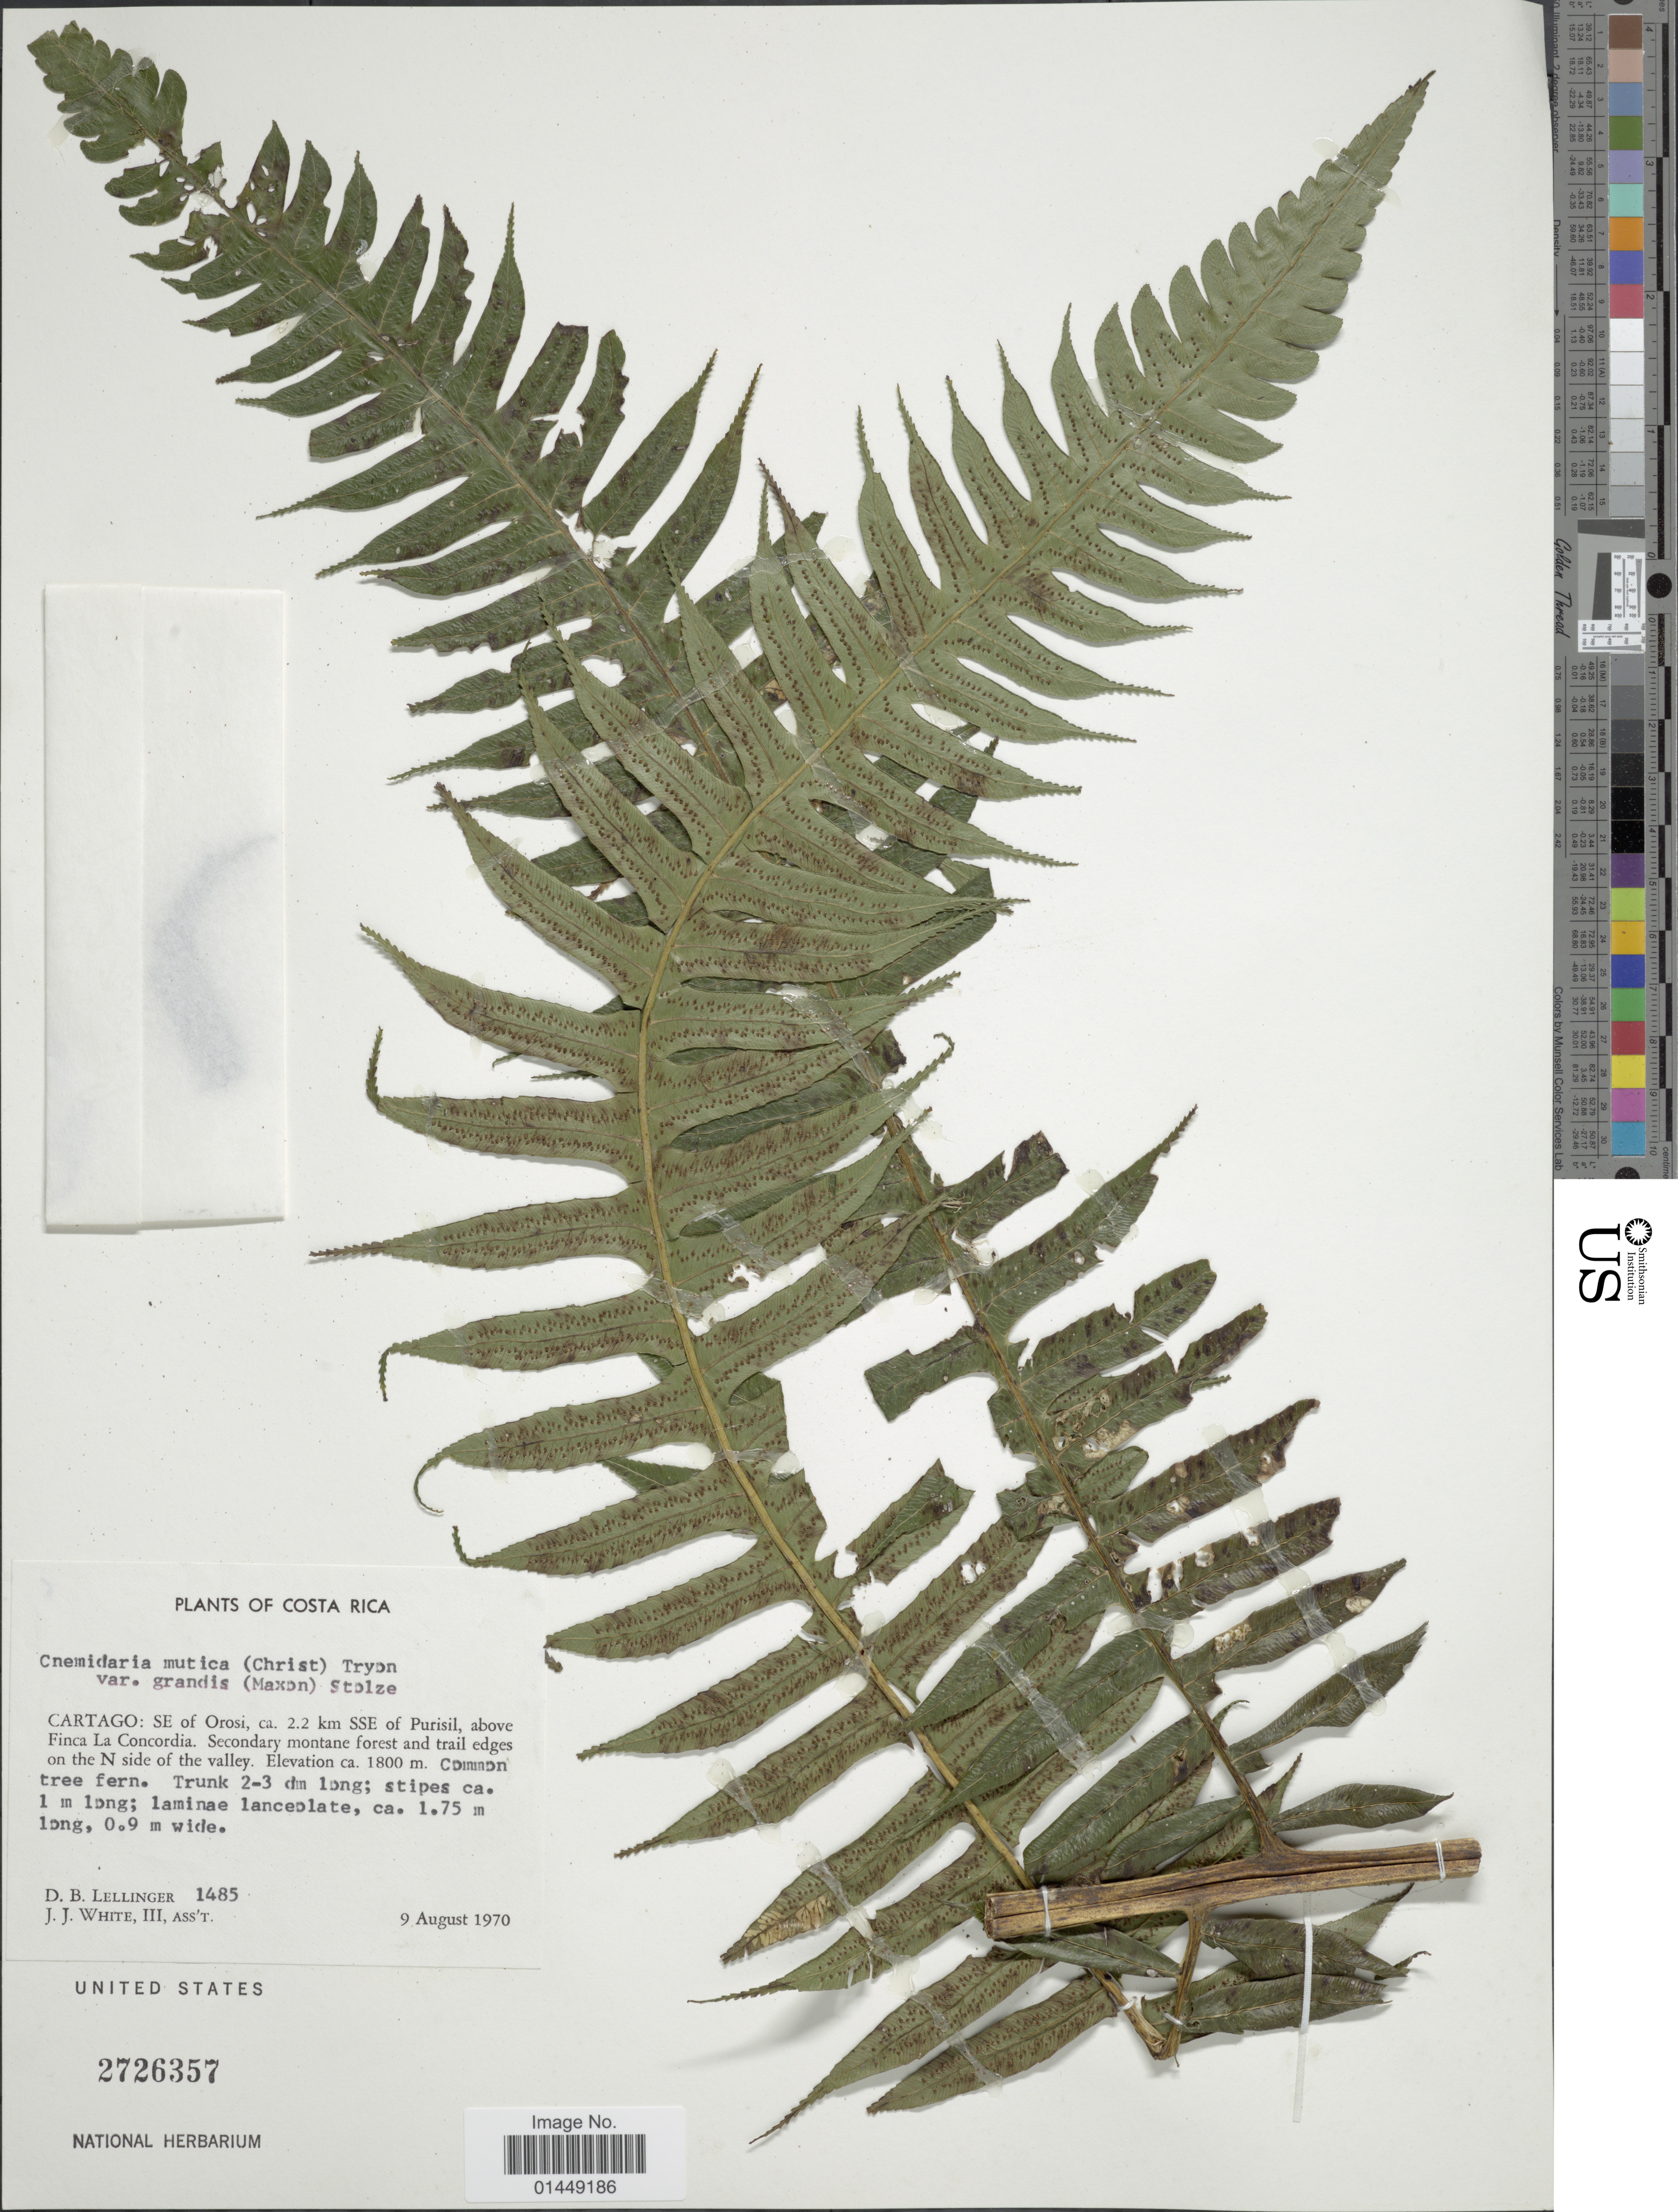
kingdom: Plantae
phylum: Tracheophyta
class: Polypodiopsida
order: Cyatheales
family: Cyatheaceae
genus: Cyathea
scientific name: Cyathea mutica var. mutica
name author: (Christ) Domin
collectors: D. B. Lellinger & J. J. White III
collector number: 1485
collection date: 1970-08-09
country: Costa Rica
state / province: Cartago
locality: Cartago: SE of Orosi, ca. 2.2 km SSE of Purisil, above Finca La Concordia.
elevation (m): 1800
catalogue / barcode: US 2726357